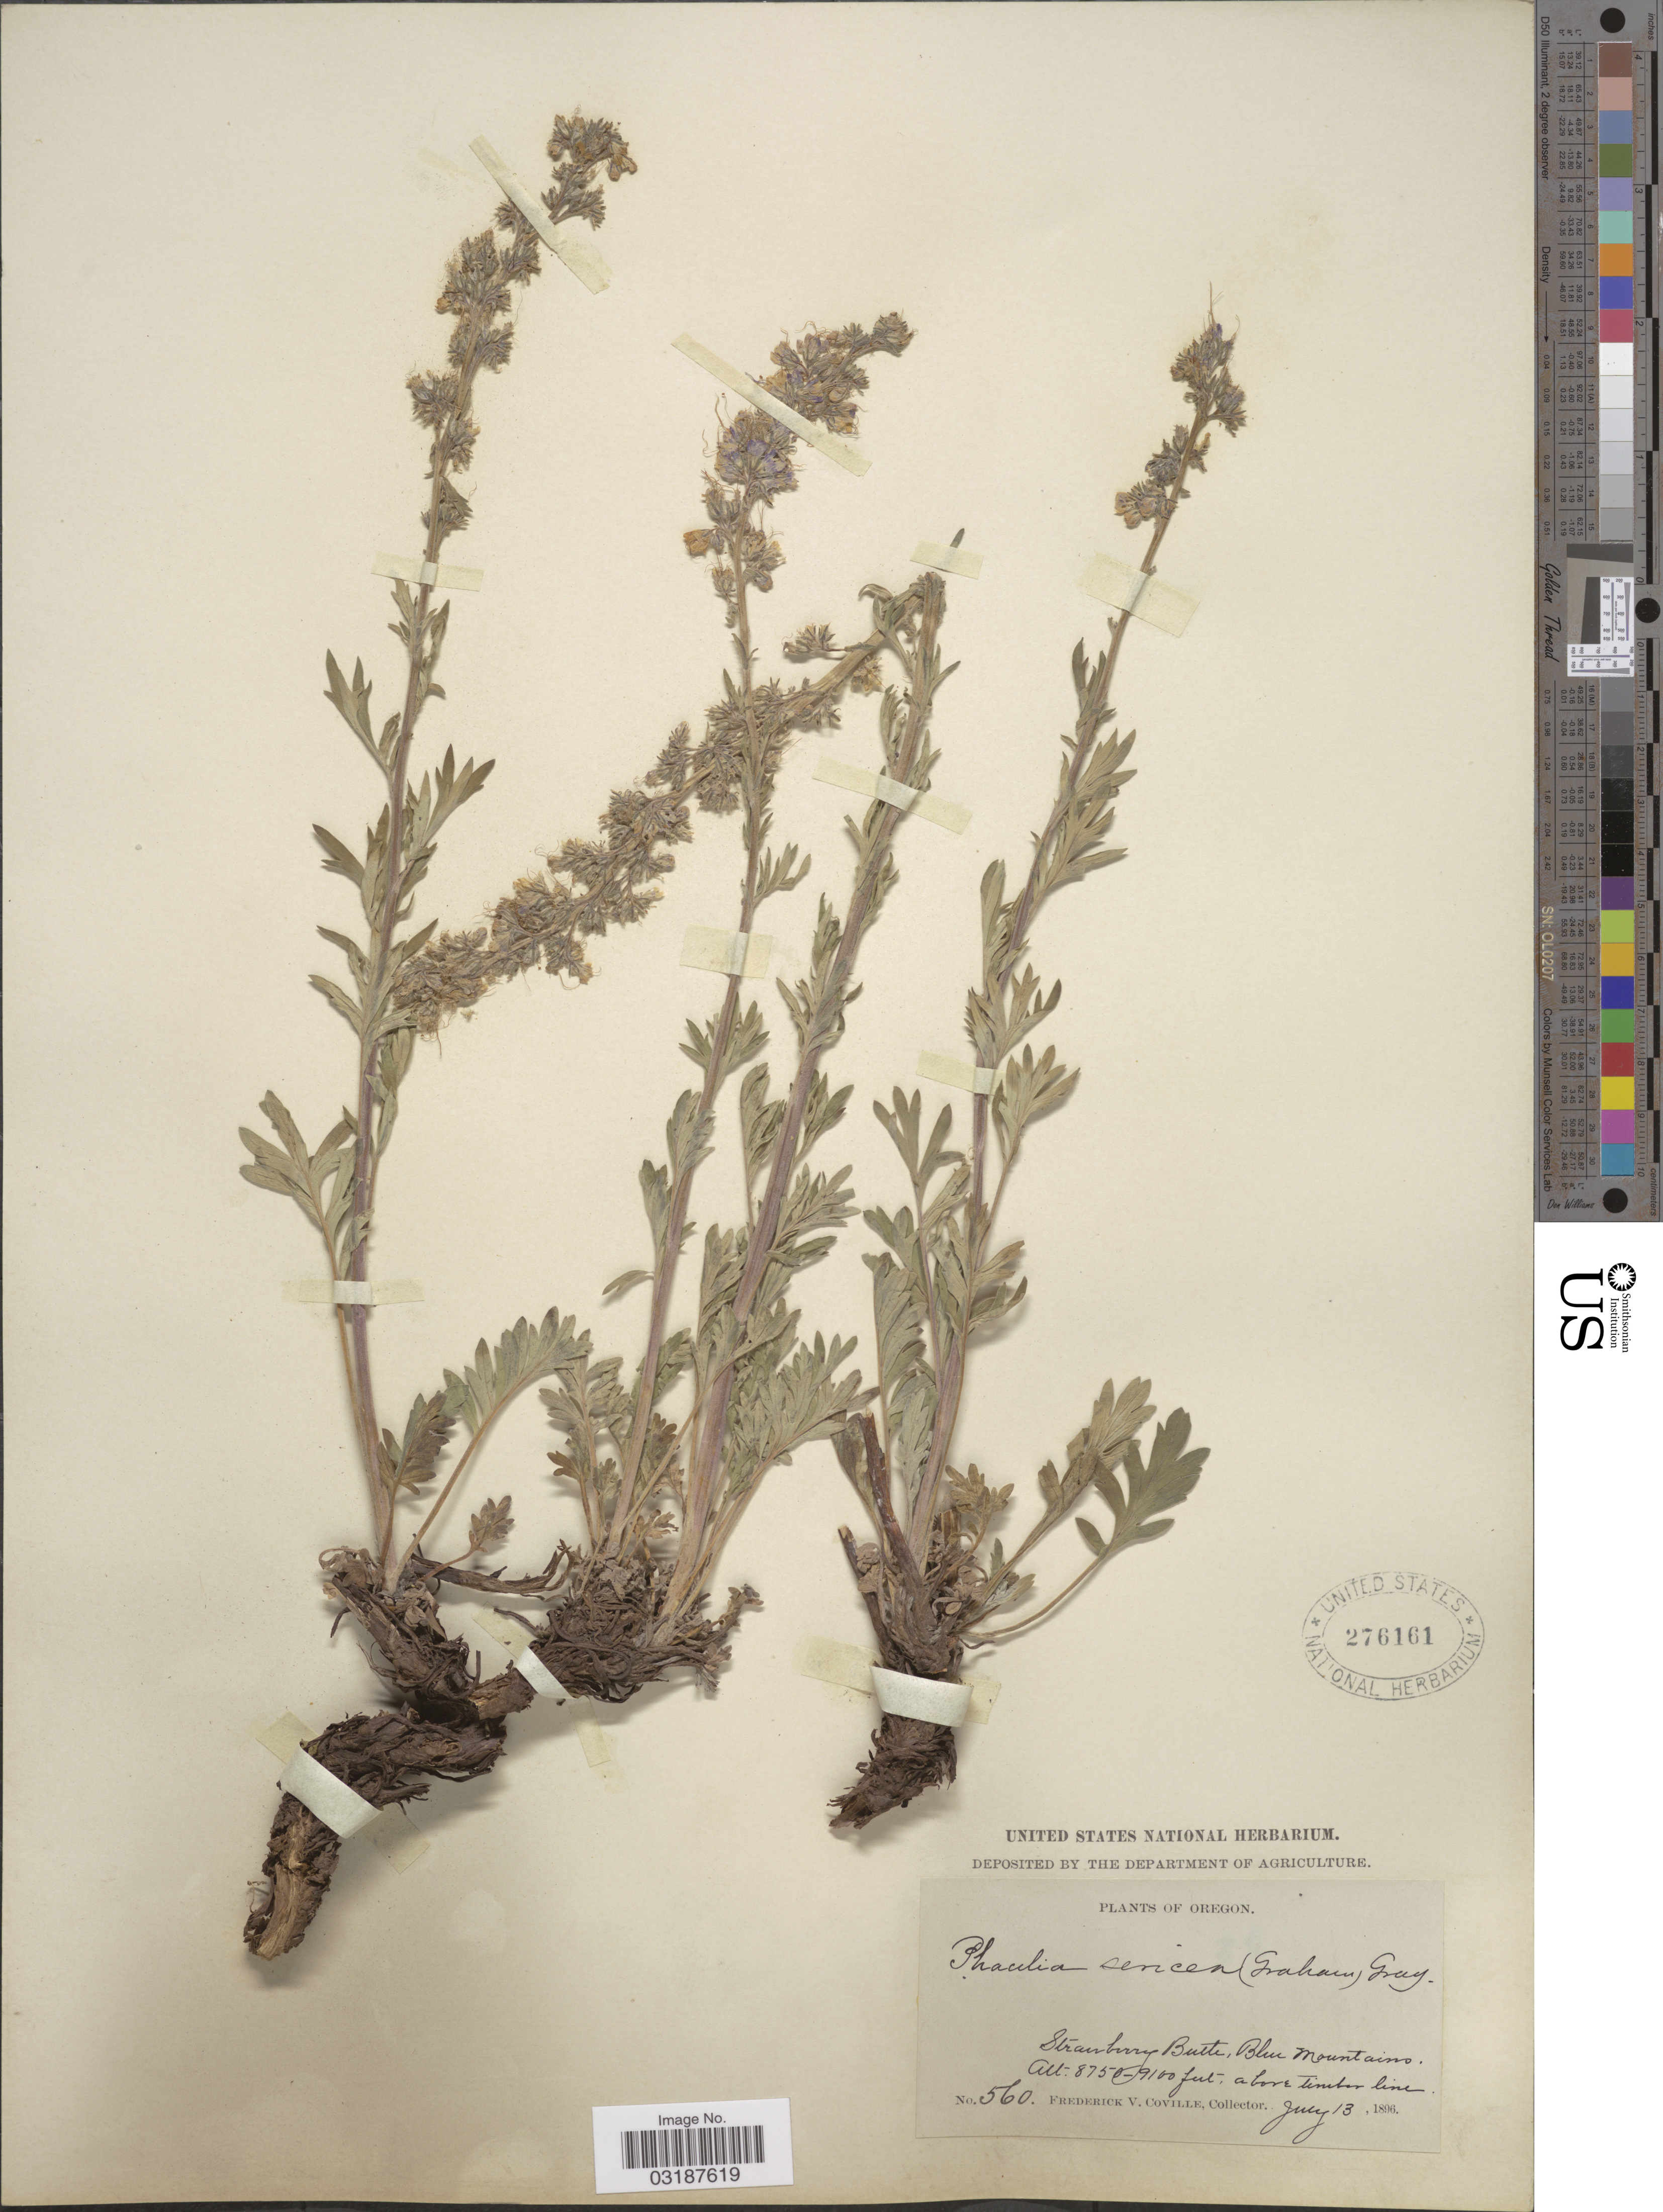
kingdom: Plantae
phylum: Tracheophyta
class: Magnoliopsida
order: Boraginales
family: Hydrophyllaceae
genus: Phacelia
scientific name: Phacelia sericea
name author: (Graham) A. Gray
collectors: F. V. Coville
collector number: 560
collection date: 1896-07-13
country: United States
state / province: Oregon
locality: Strawberry Butte, Blue Mountains.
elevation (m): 2667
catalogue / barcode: US 276161